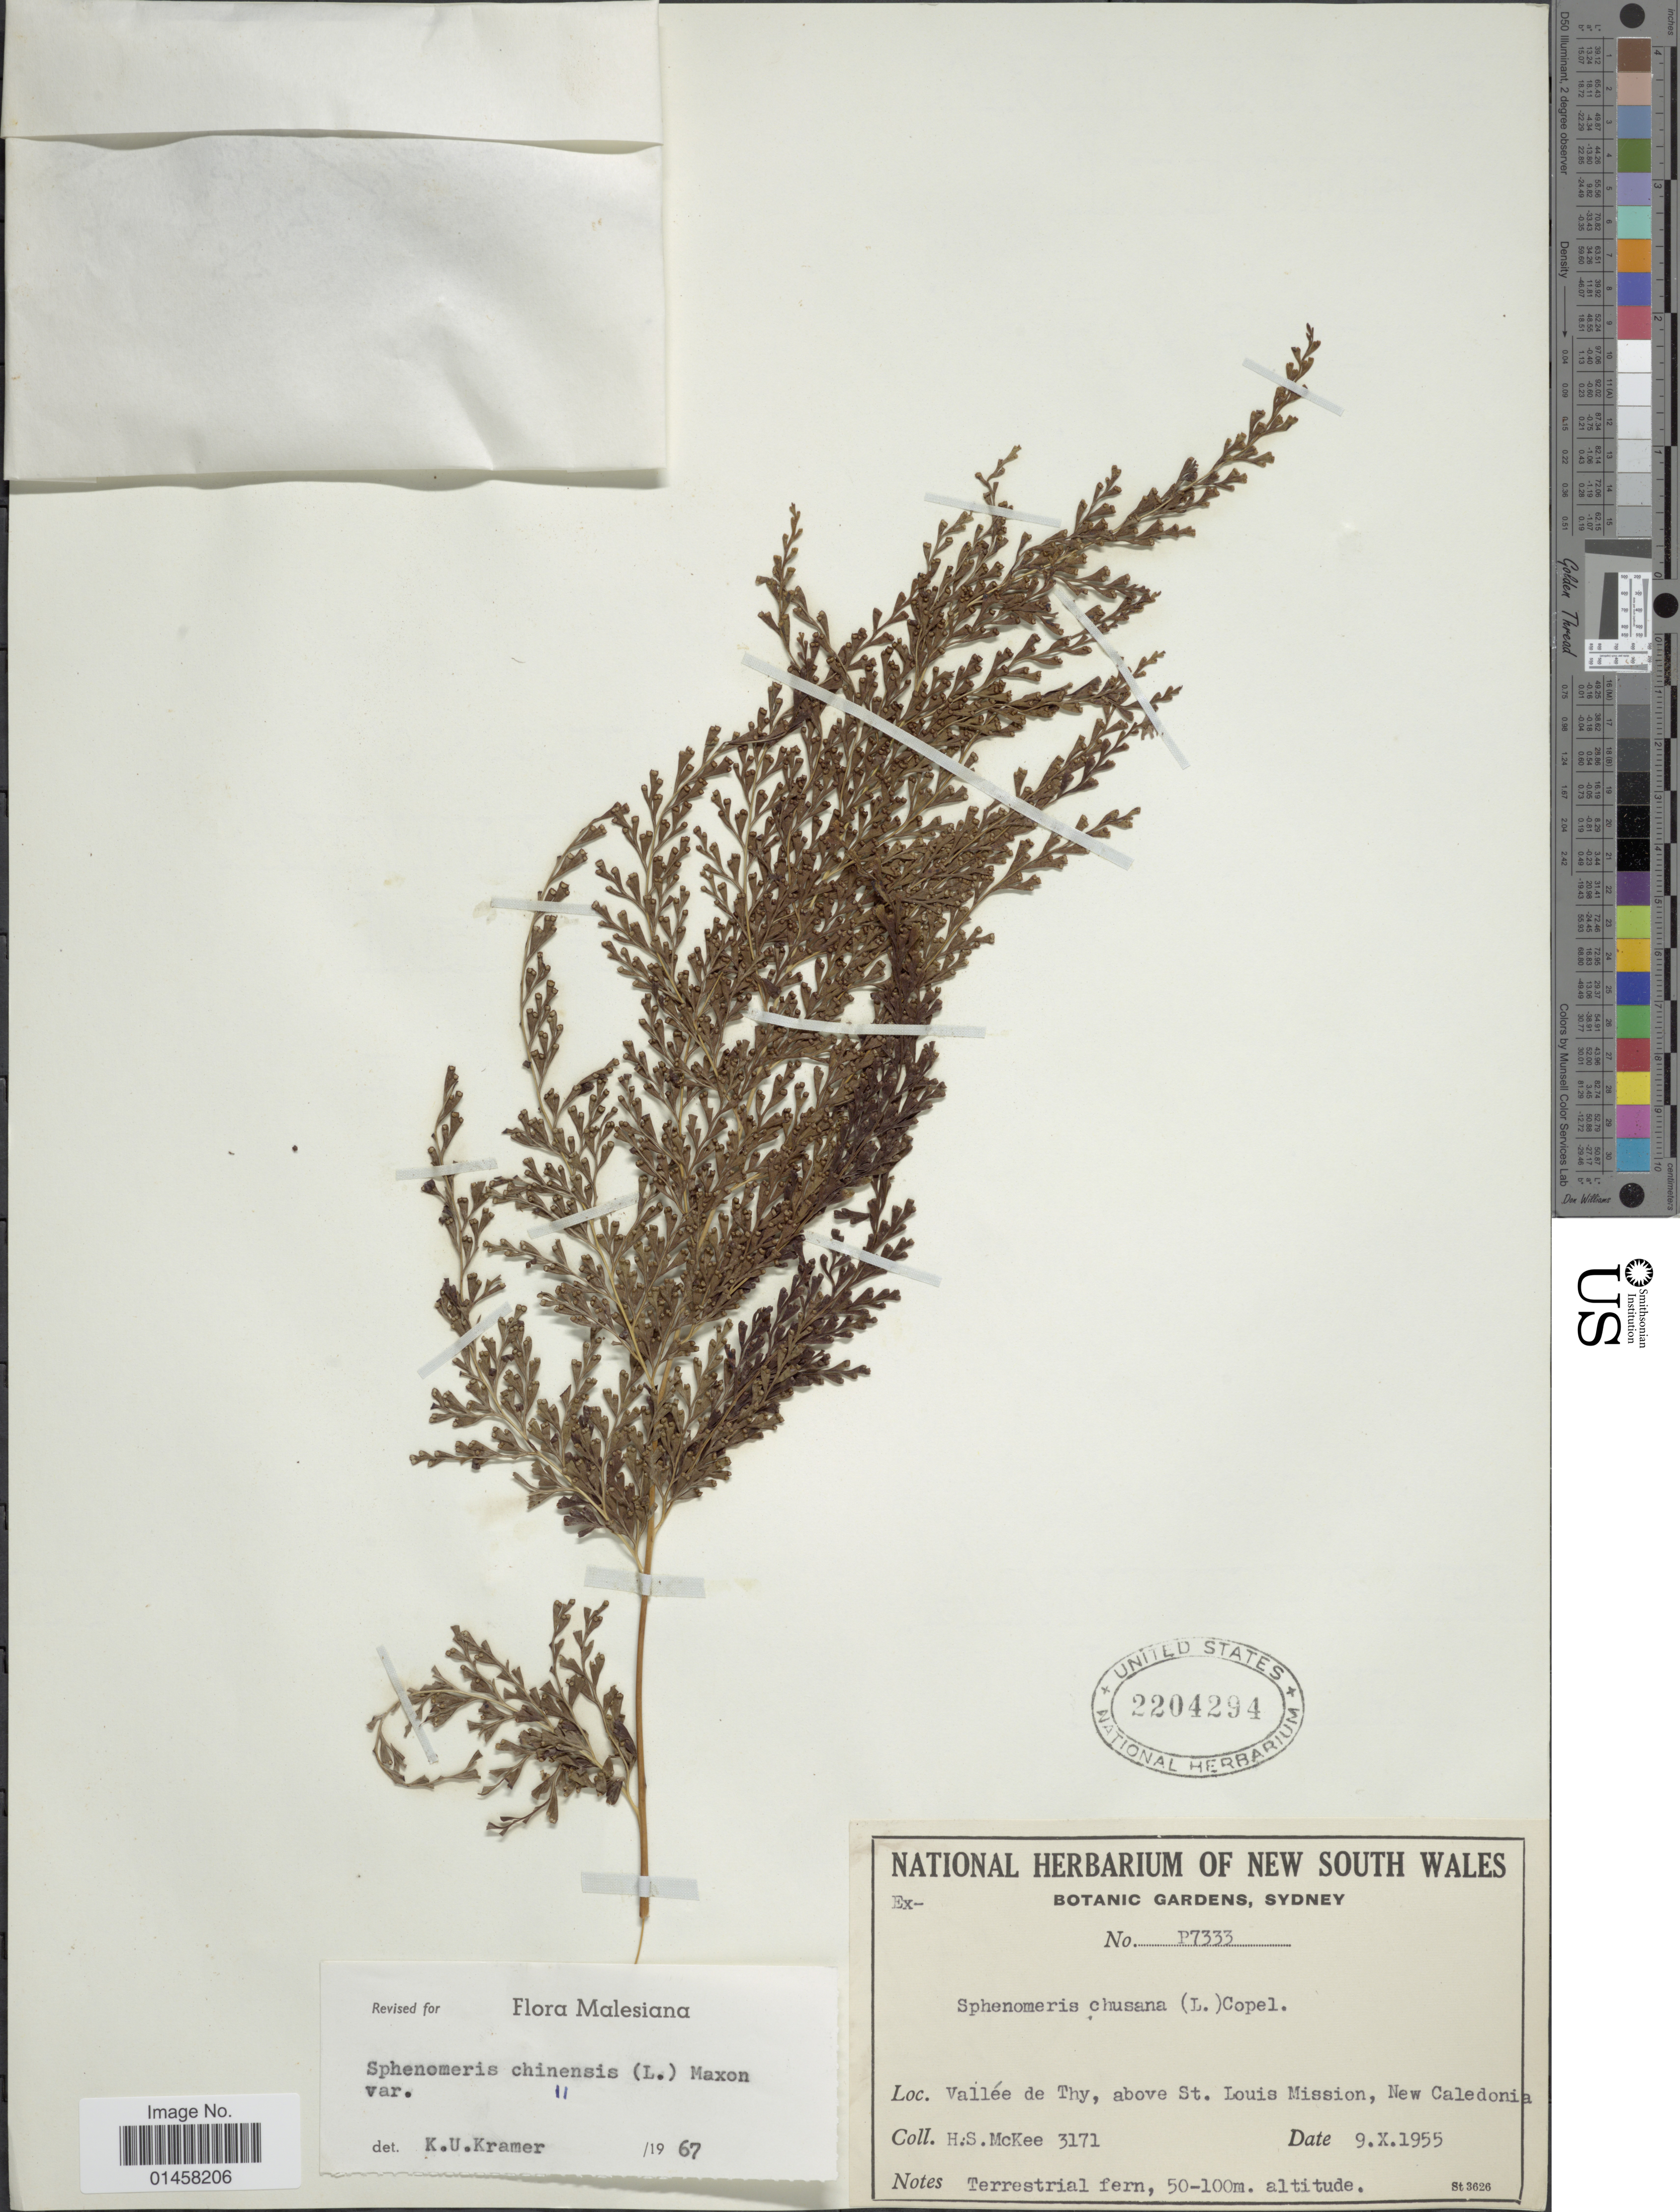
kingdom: Plantae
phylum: Tracheophyta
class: Polypodiopsida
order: Polypodiales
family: Lindsaeaceae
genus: Sphenomeris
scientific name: Sphenomeris chinensis var. chinensis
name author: (L.) Maxon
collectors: H. S. McKee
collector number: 3171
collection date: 1955-10-09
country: New Caledonia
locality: Vallée de Thy, above St. Louis Mission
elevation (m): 50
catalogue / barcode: US 2204294